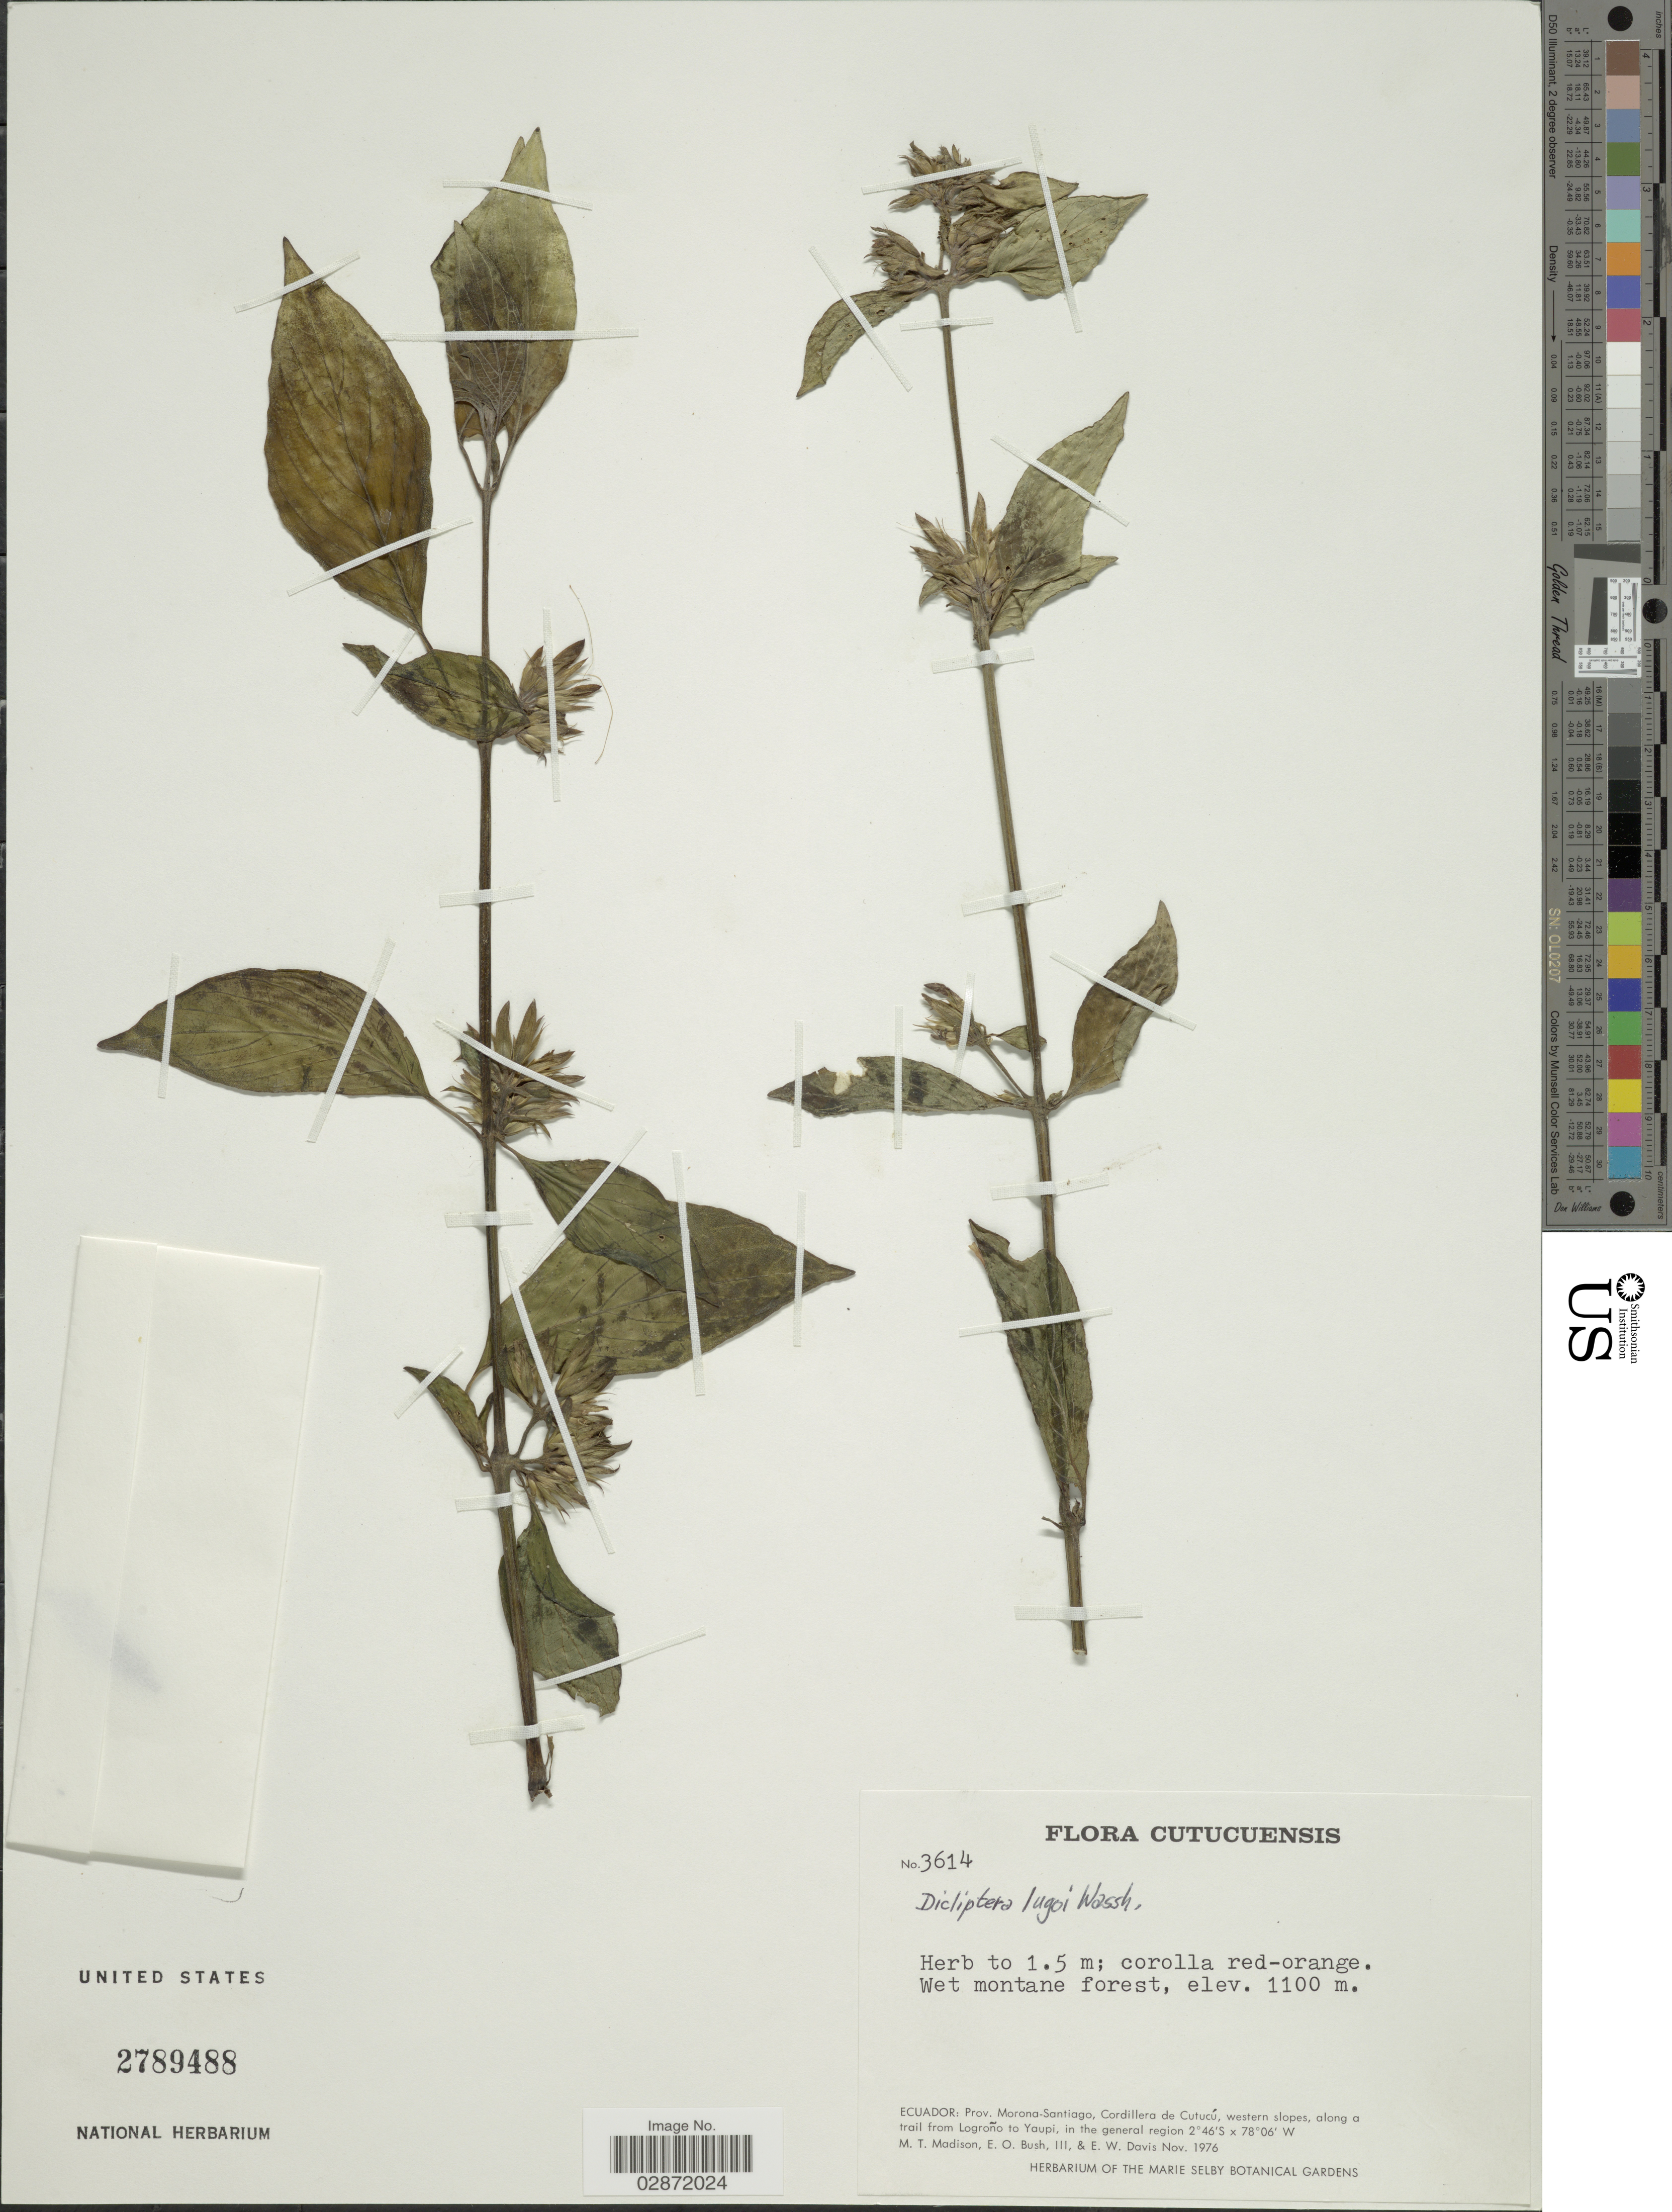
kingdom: Plantae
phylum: Tracheophyta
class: Magnoliopsida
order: Lamiales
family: Acanthaceae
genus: Dicliptera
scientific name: Dicliptera lugoi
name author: Wassh.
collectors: M. T. Madison, E. O. Bush & E. W. Davis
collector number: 3614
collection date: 1976-11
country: Ecuador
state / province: Morona-Santiago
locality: Prov. Morona-Santiago, Cordillera de Cutucú, western slopes, along a trail from Logroño to Yaupi, in the general region.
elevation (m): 1100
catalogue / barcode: US 2789488